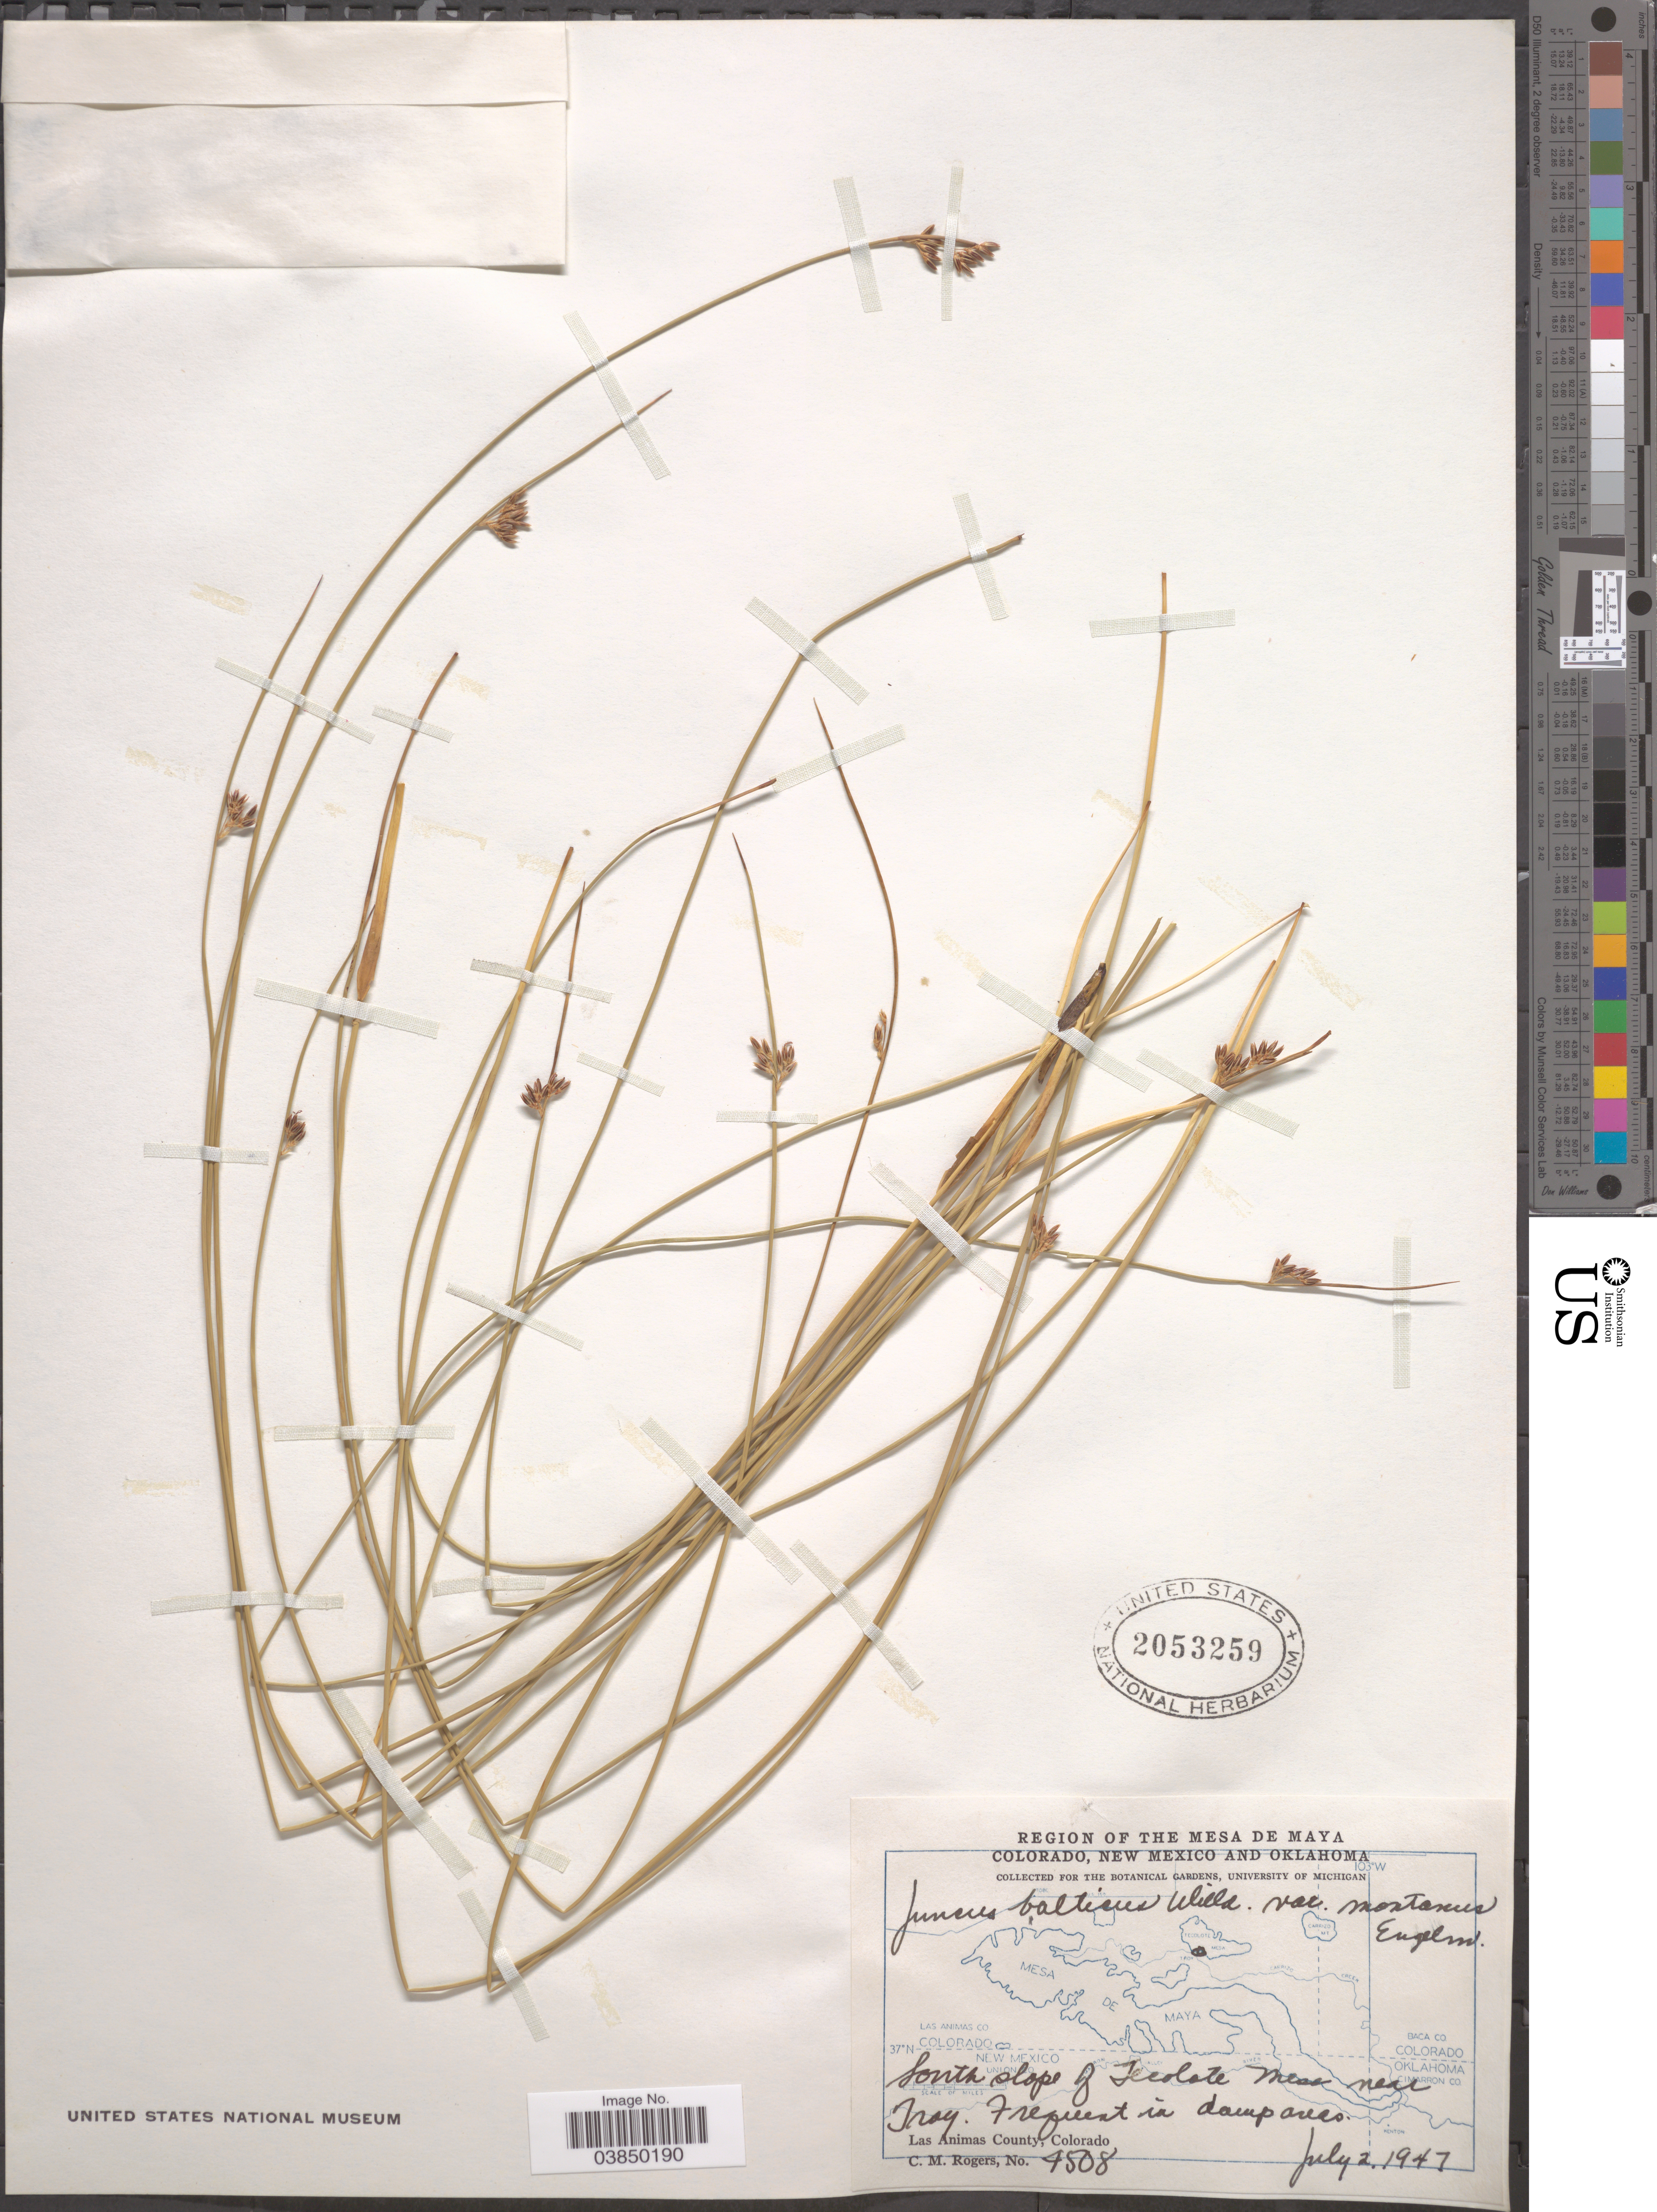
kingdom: Plantae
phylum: Tracheophyta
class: Liliopsida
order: Poales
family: Juncaceae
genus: Juncus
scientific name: Juncus balticus var. montanus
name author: Engelm.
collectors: C. M. Rogers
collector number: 4508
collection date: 1947-07-02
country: United States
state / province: Colorado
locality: Region of the Mesa de Maya. South slope of Tecolote Mesa near Troy. Las Animas County.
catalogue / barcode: US 2053259